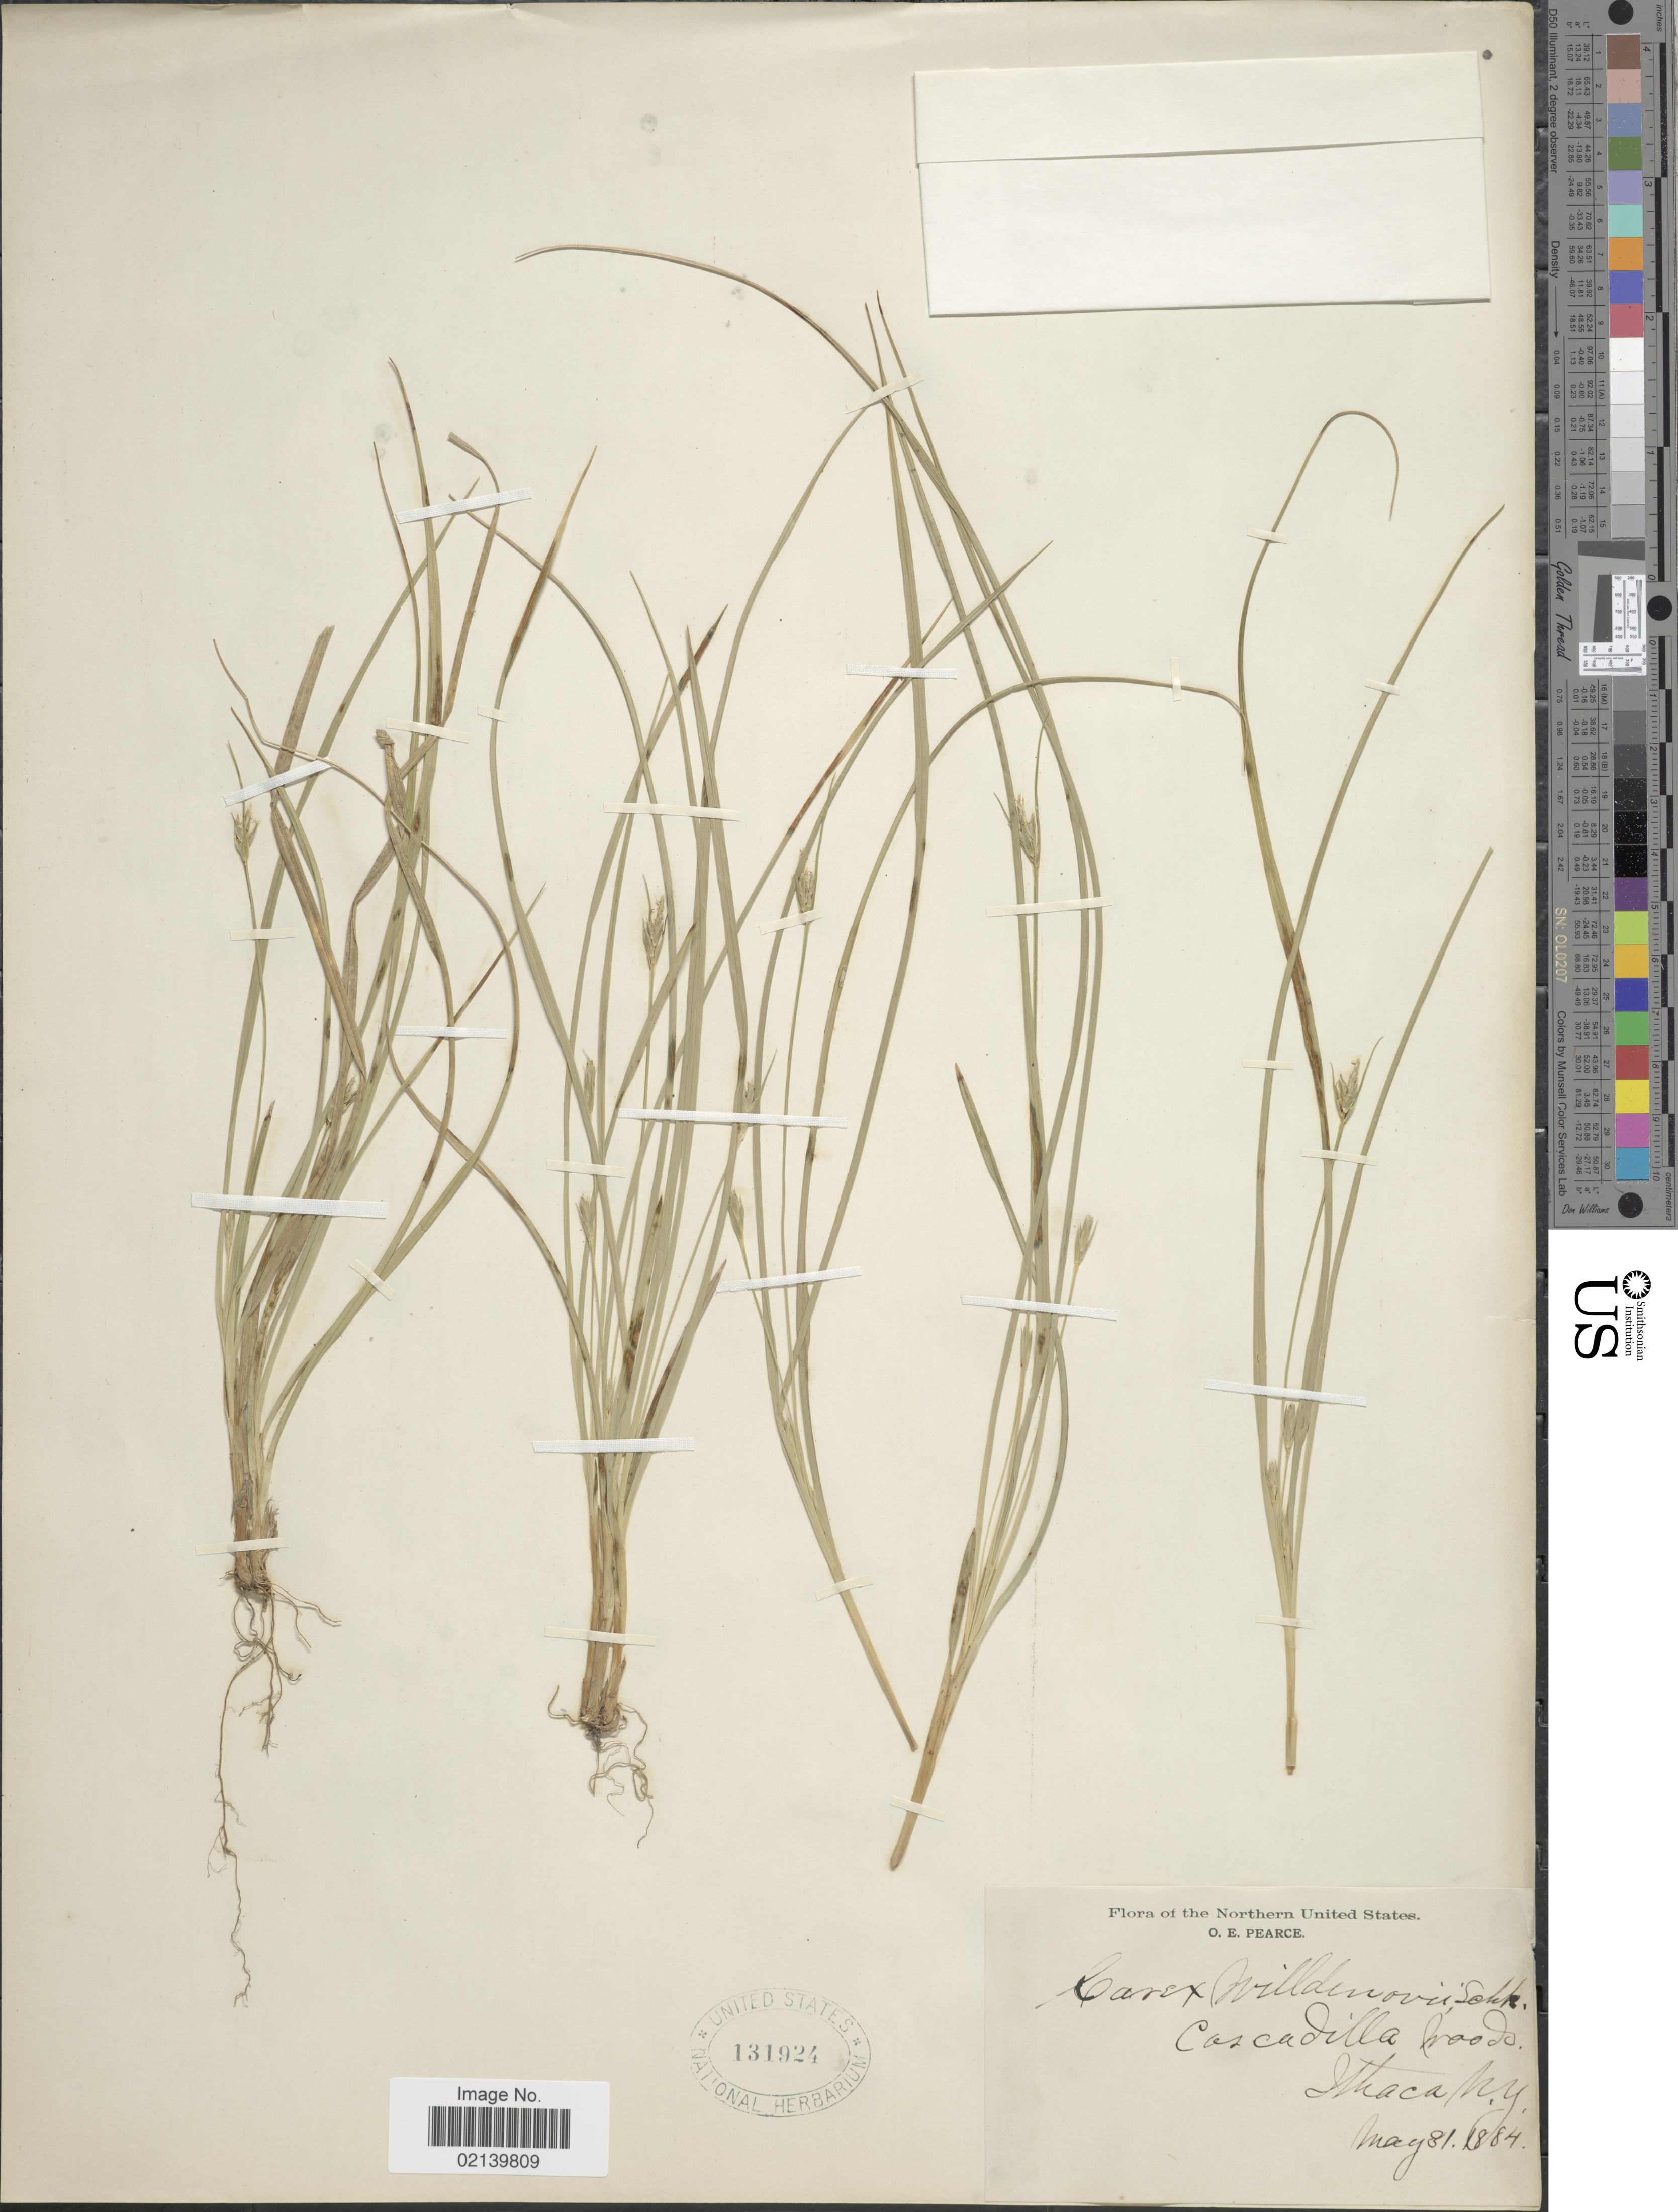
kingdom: Plantae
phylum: Tracheophyta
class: Liliopsida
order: Poales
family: Cyperaceae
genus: Carex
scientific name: Carex willdenowii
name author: Willd.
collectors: O. E. Pearce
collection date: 1884-05-31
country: United States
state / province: New York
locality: Coscadilla Woods, Ithaca, N.Y. Northern United States.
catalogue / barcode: US 131924